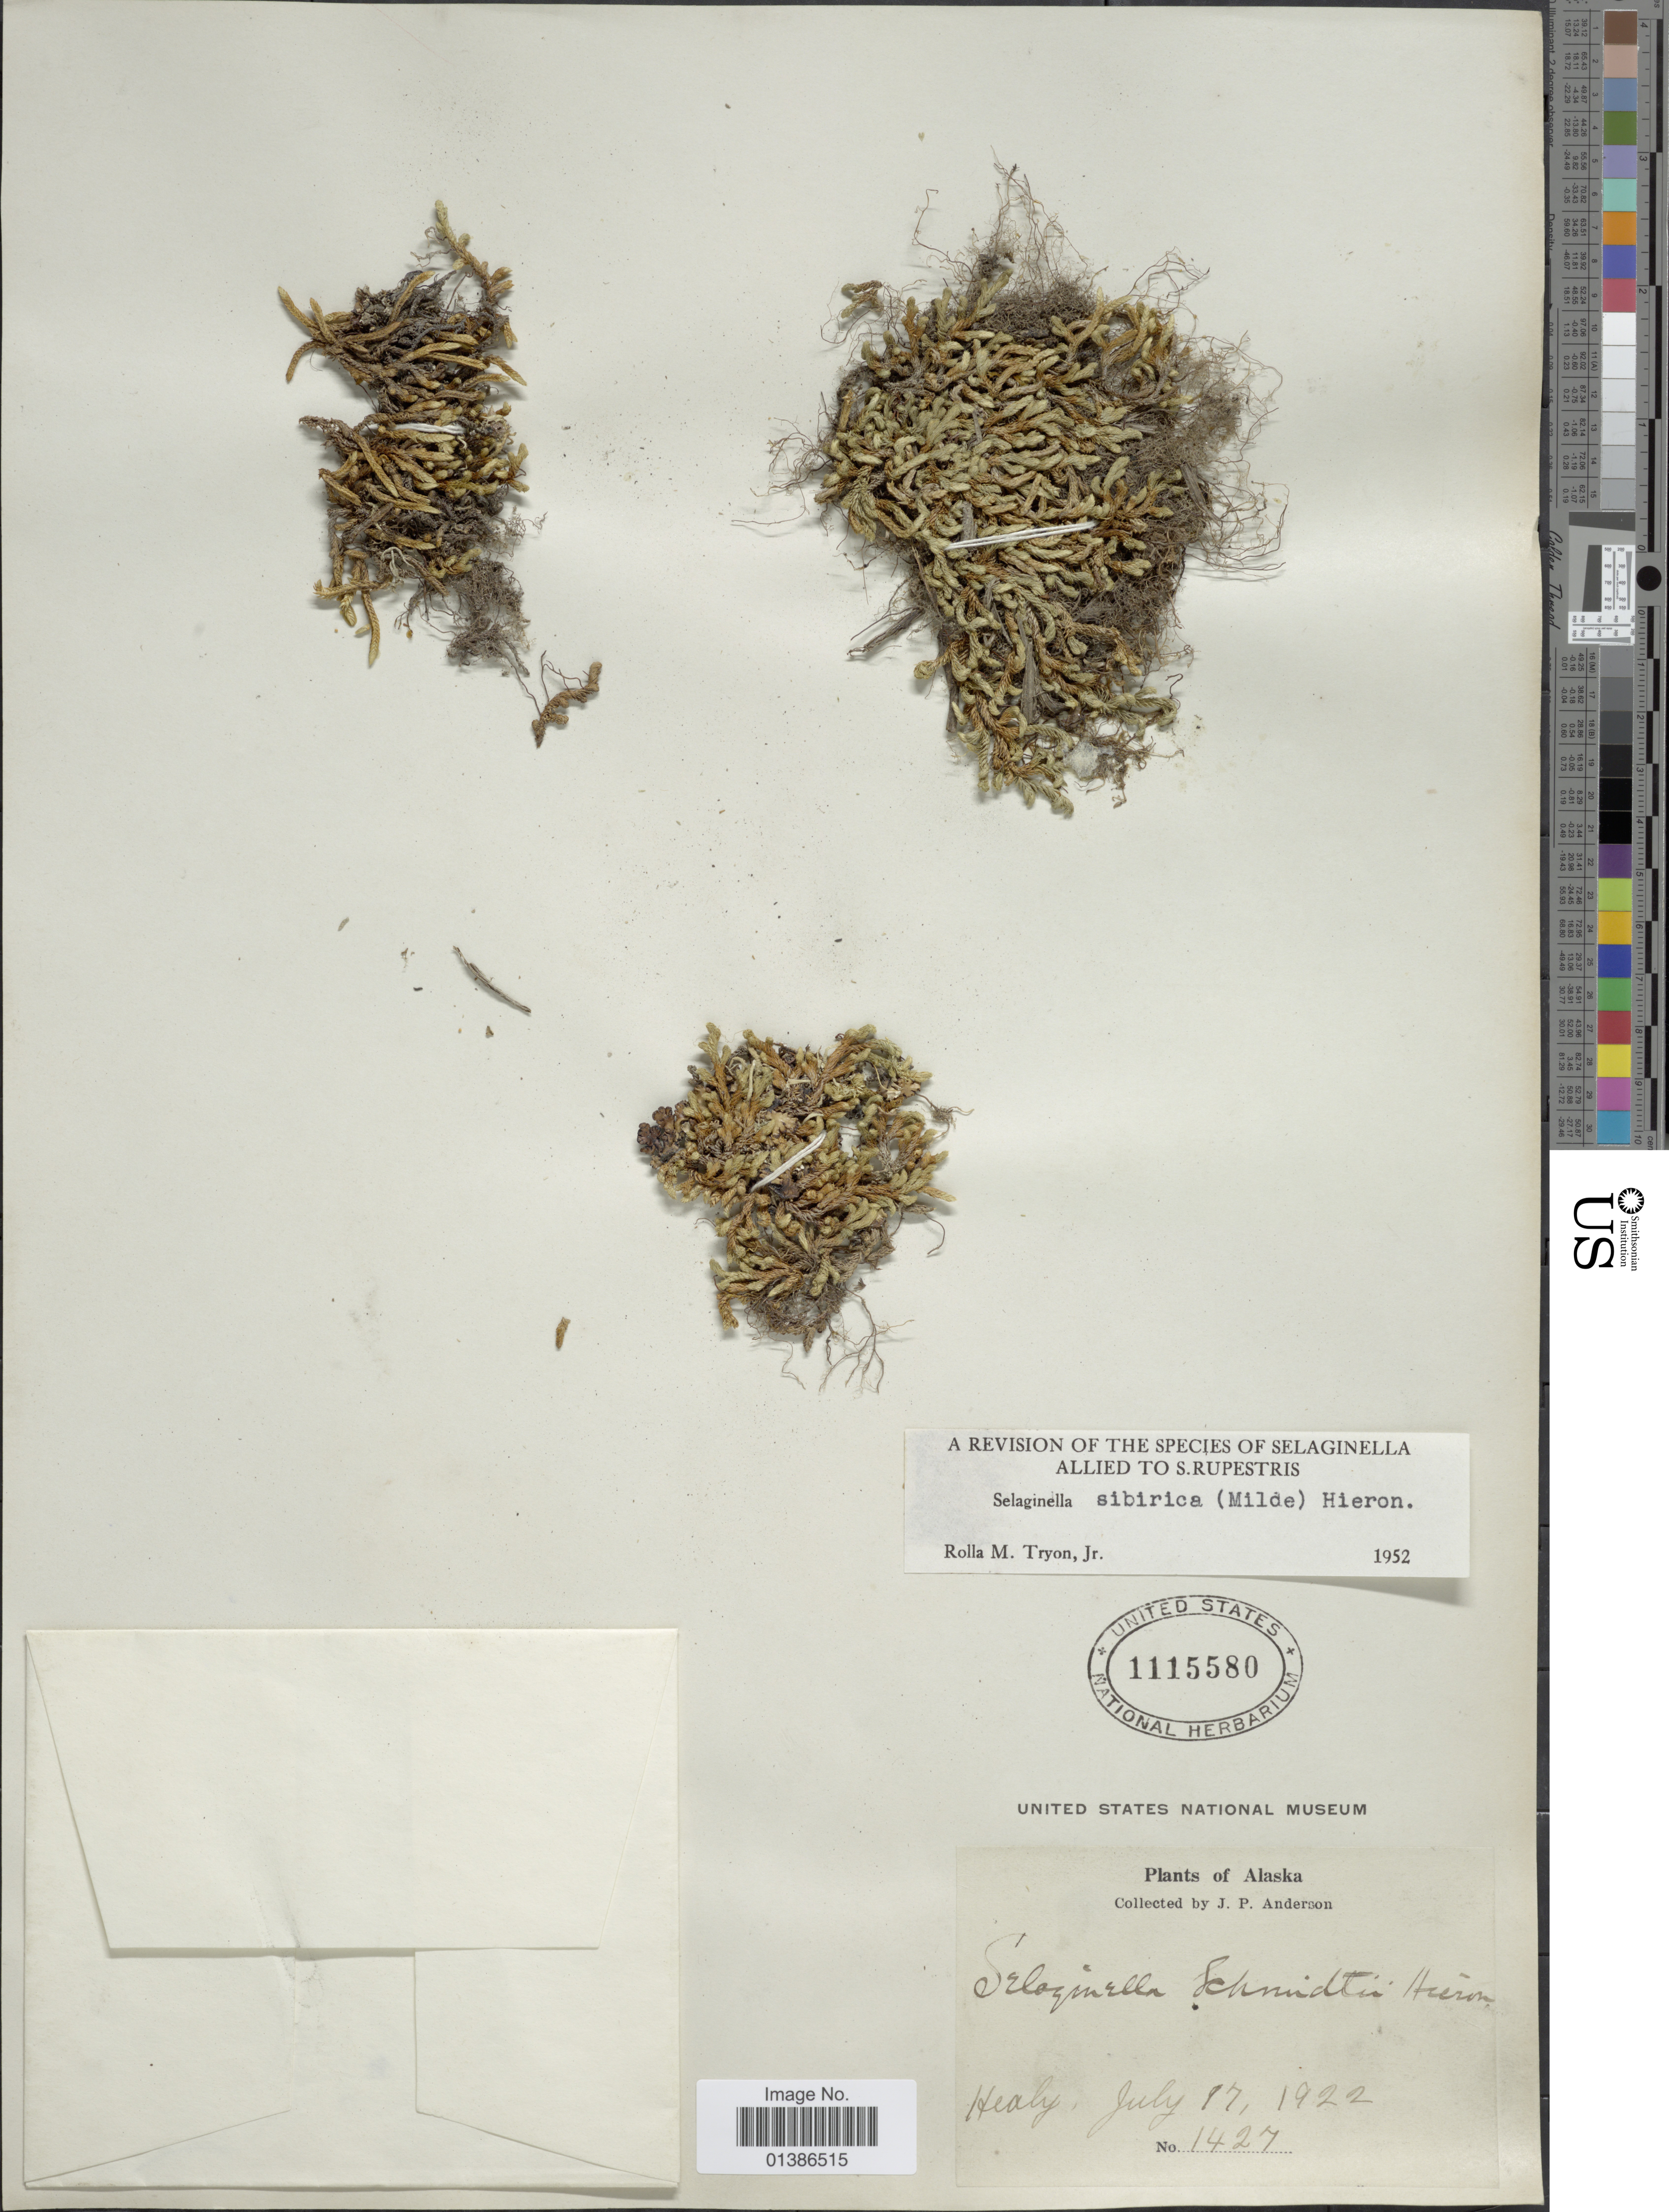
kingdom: Plantae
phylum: Tracheophyta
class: Lycopodiopsida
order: Selaginellales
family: Selaginellaceae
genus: Selaginella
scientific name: Selaginella sibirica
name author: (Milde) Hieron.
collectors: J. P. Anderson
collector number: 1427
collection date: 1922-07-17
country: United States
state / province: Alaska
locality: Healy.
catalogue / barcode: US 1115580